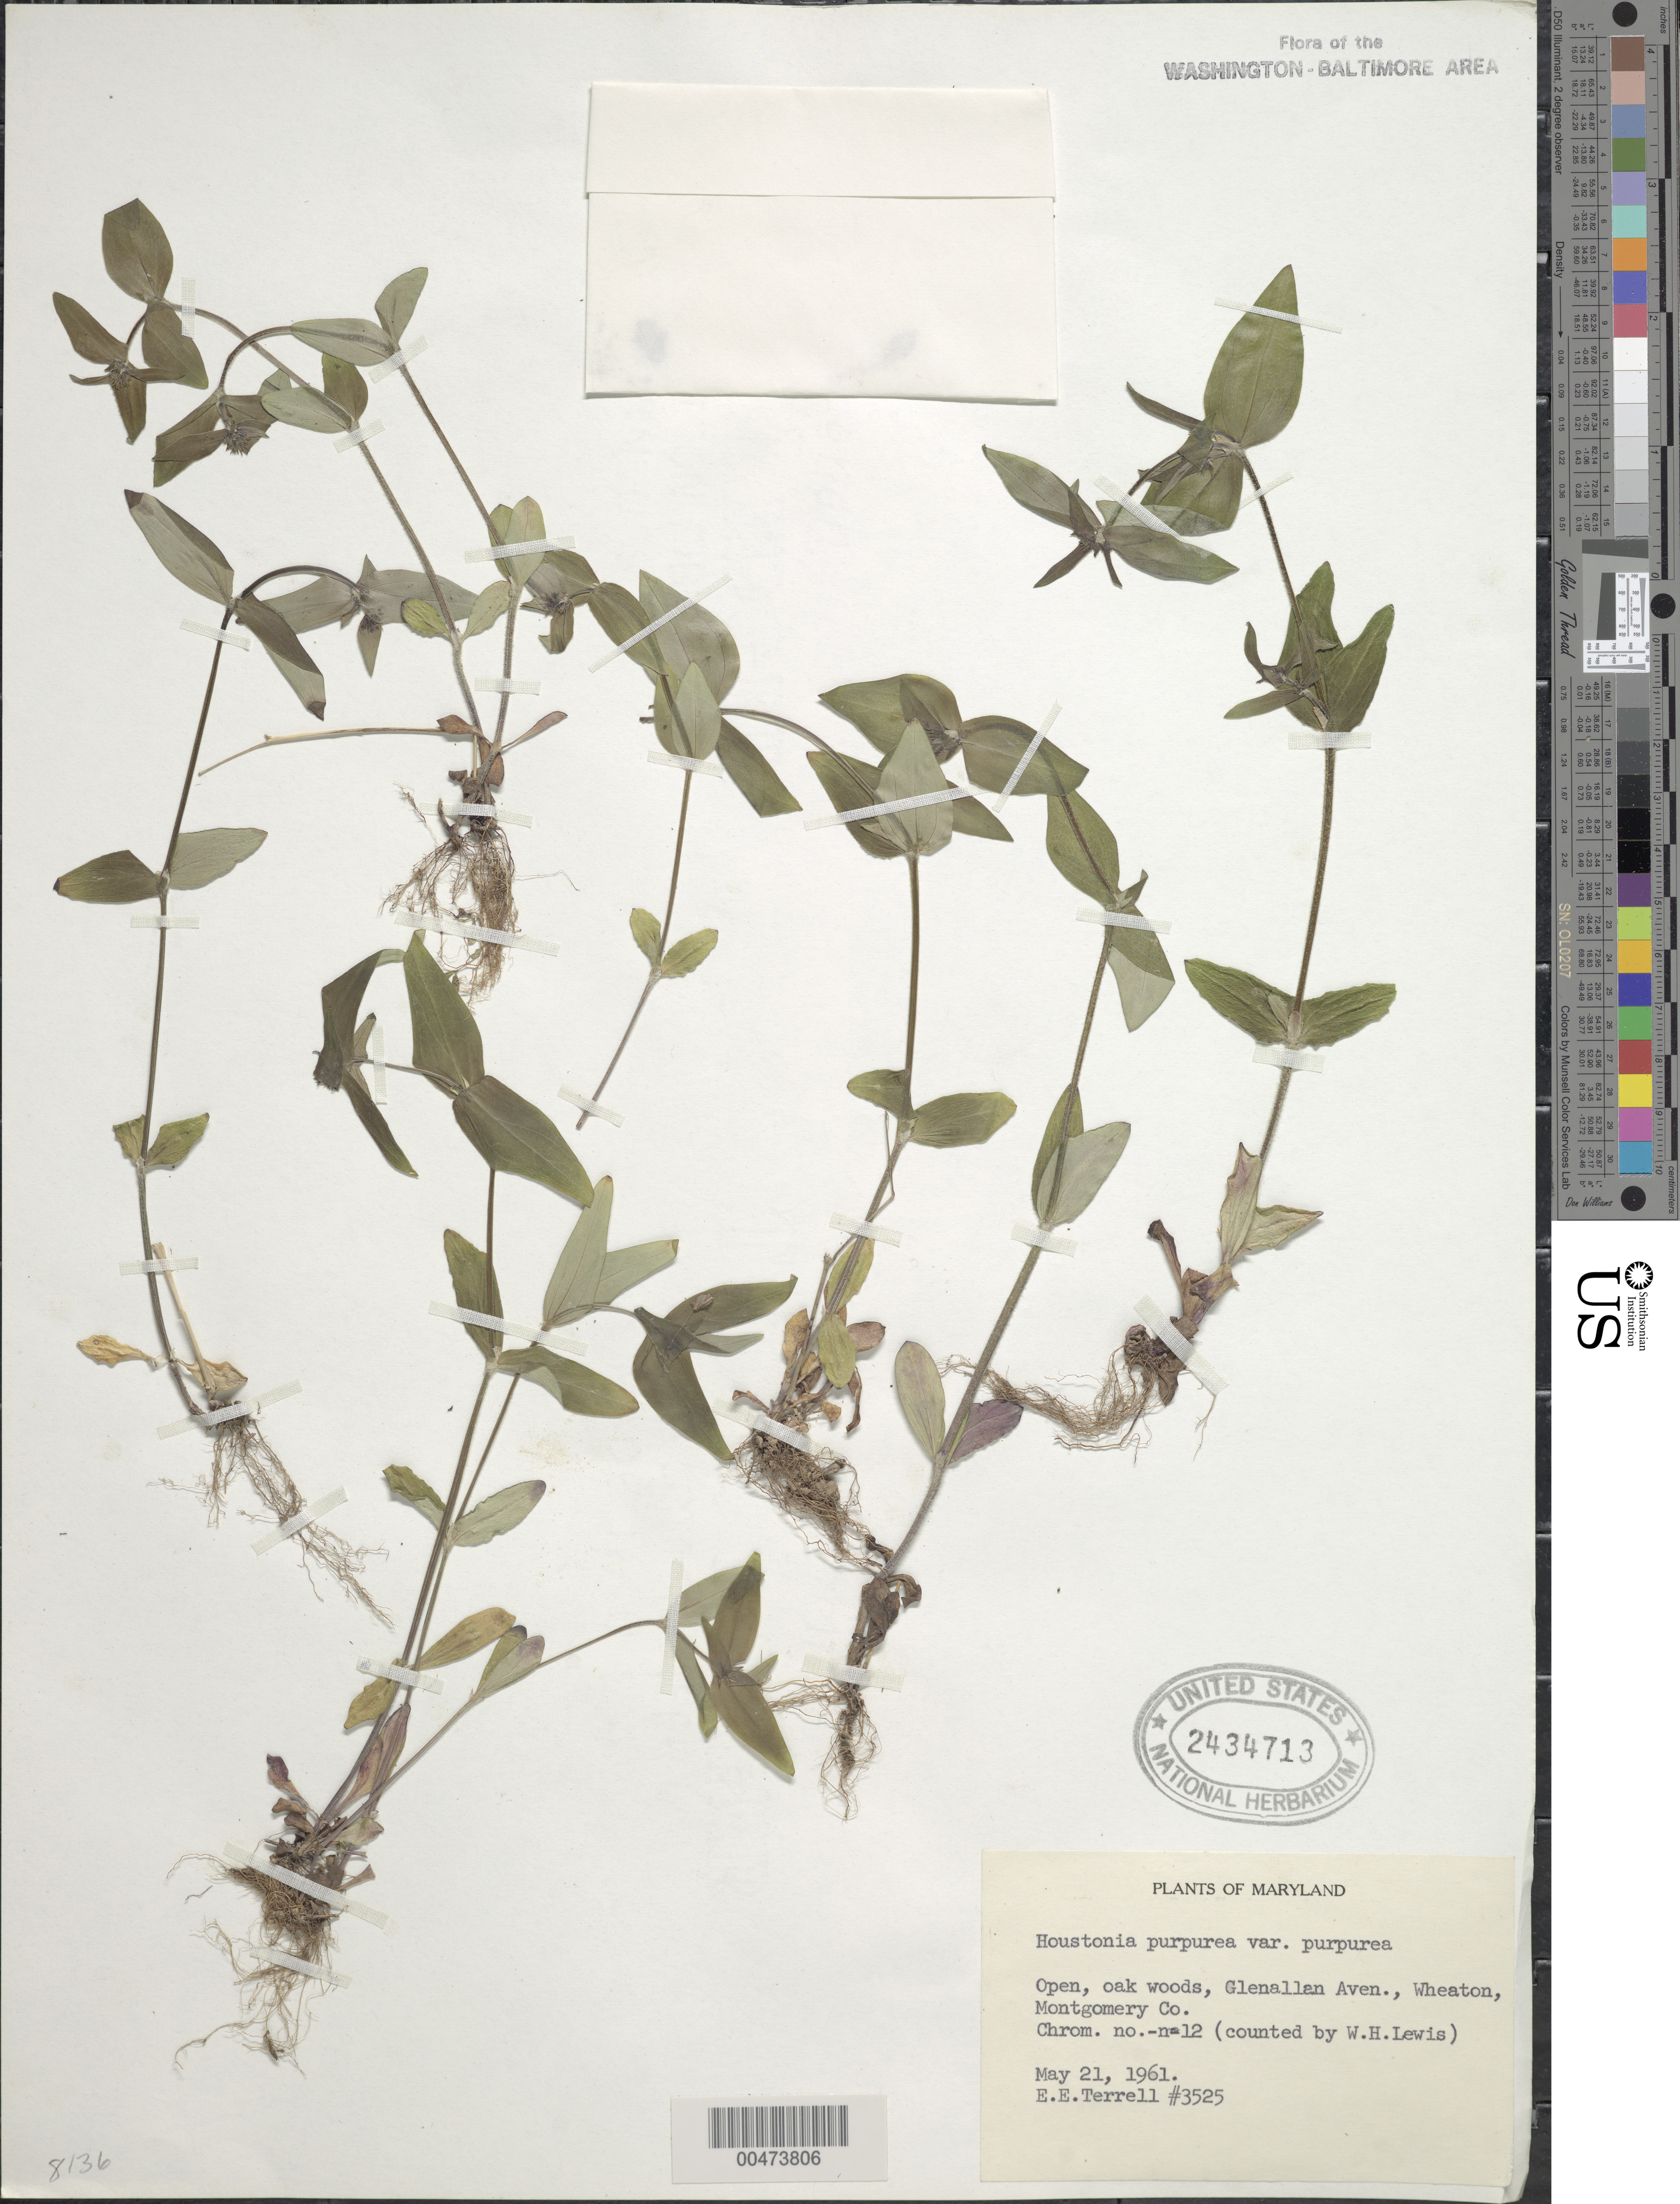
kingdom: Plantae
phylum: Tracheophyta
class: Magnoliopsida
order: Gentianales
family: Rubiaceae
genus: Houstonia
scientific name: Houstonia purpurea var. purpurea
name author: L.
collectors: E. E. Terrell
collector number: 3525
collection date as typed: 21 May 1961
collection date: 1961-05-21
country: United States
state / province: Maryland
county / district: Montgomery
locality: Glenallan Ave., Wheaton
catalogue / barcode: US 2434713